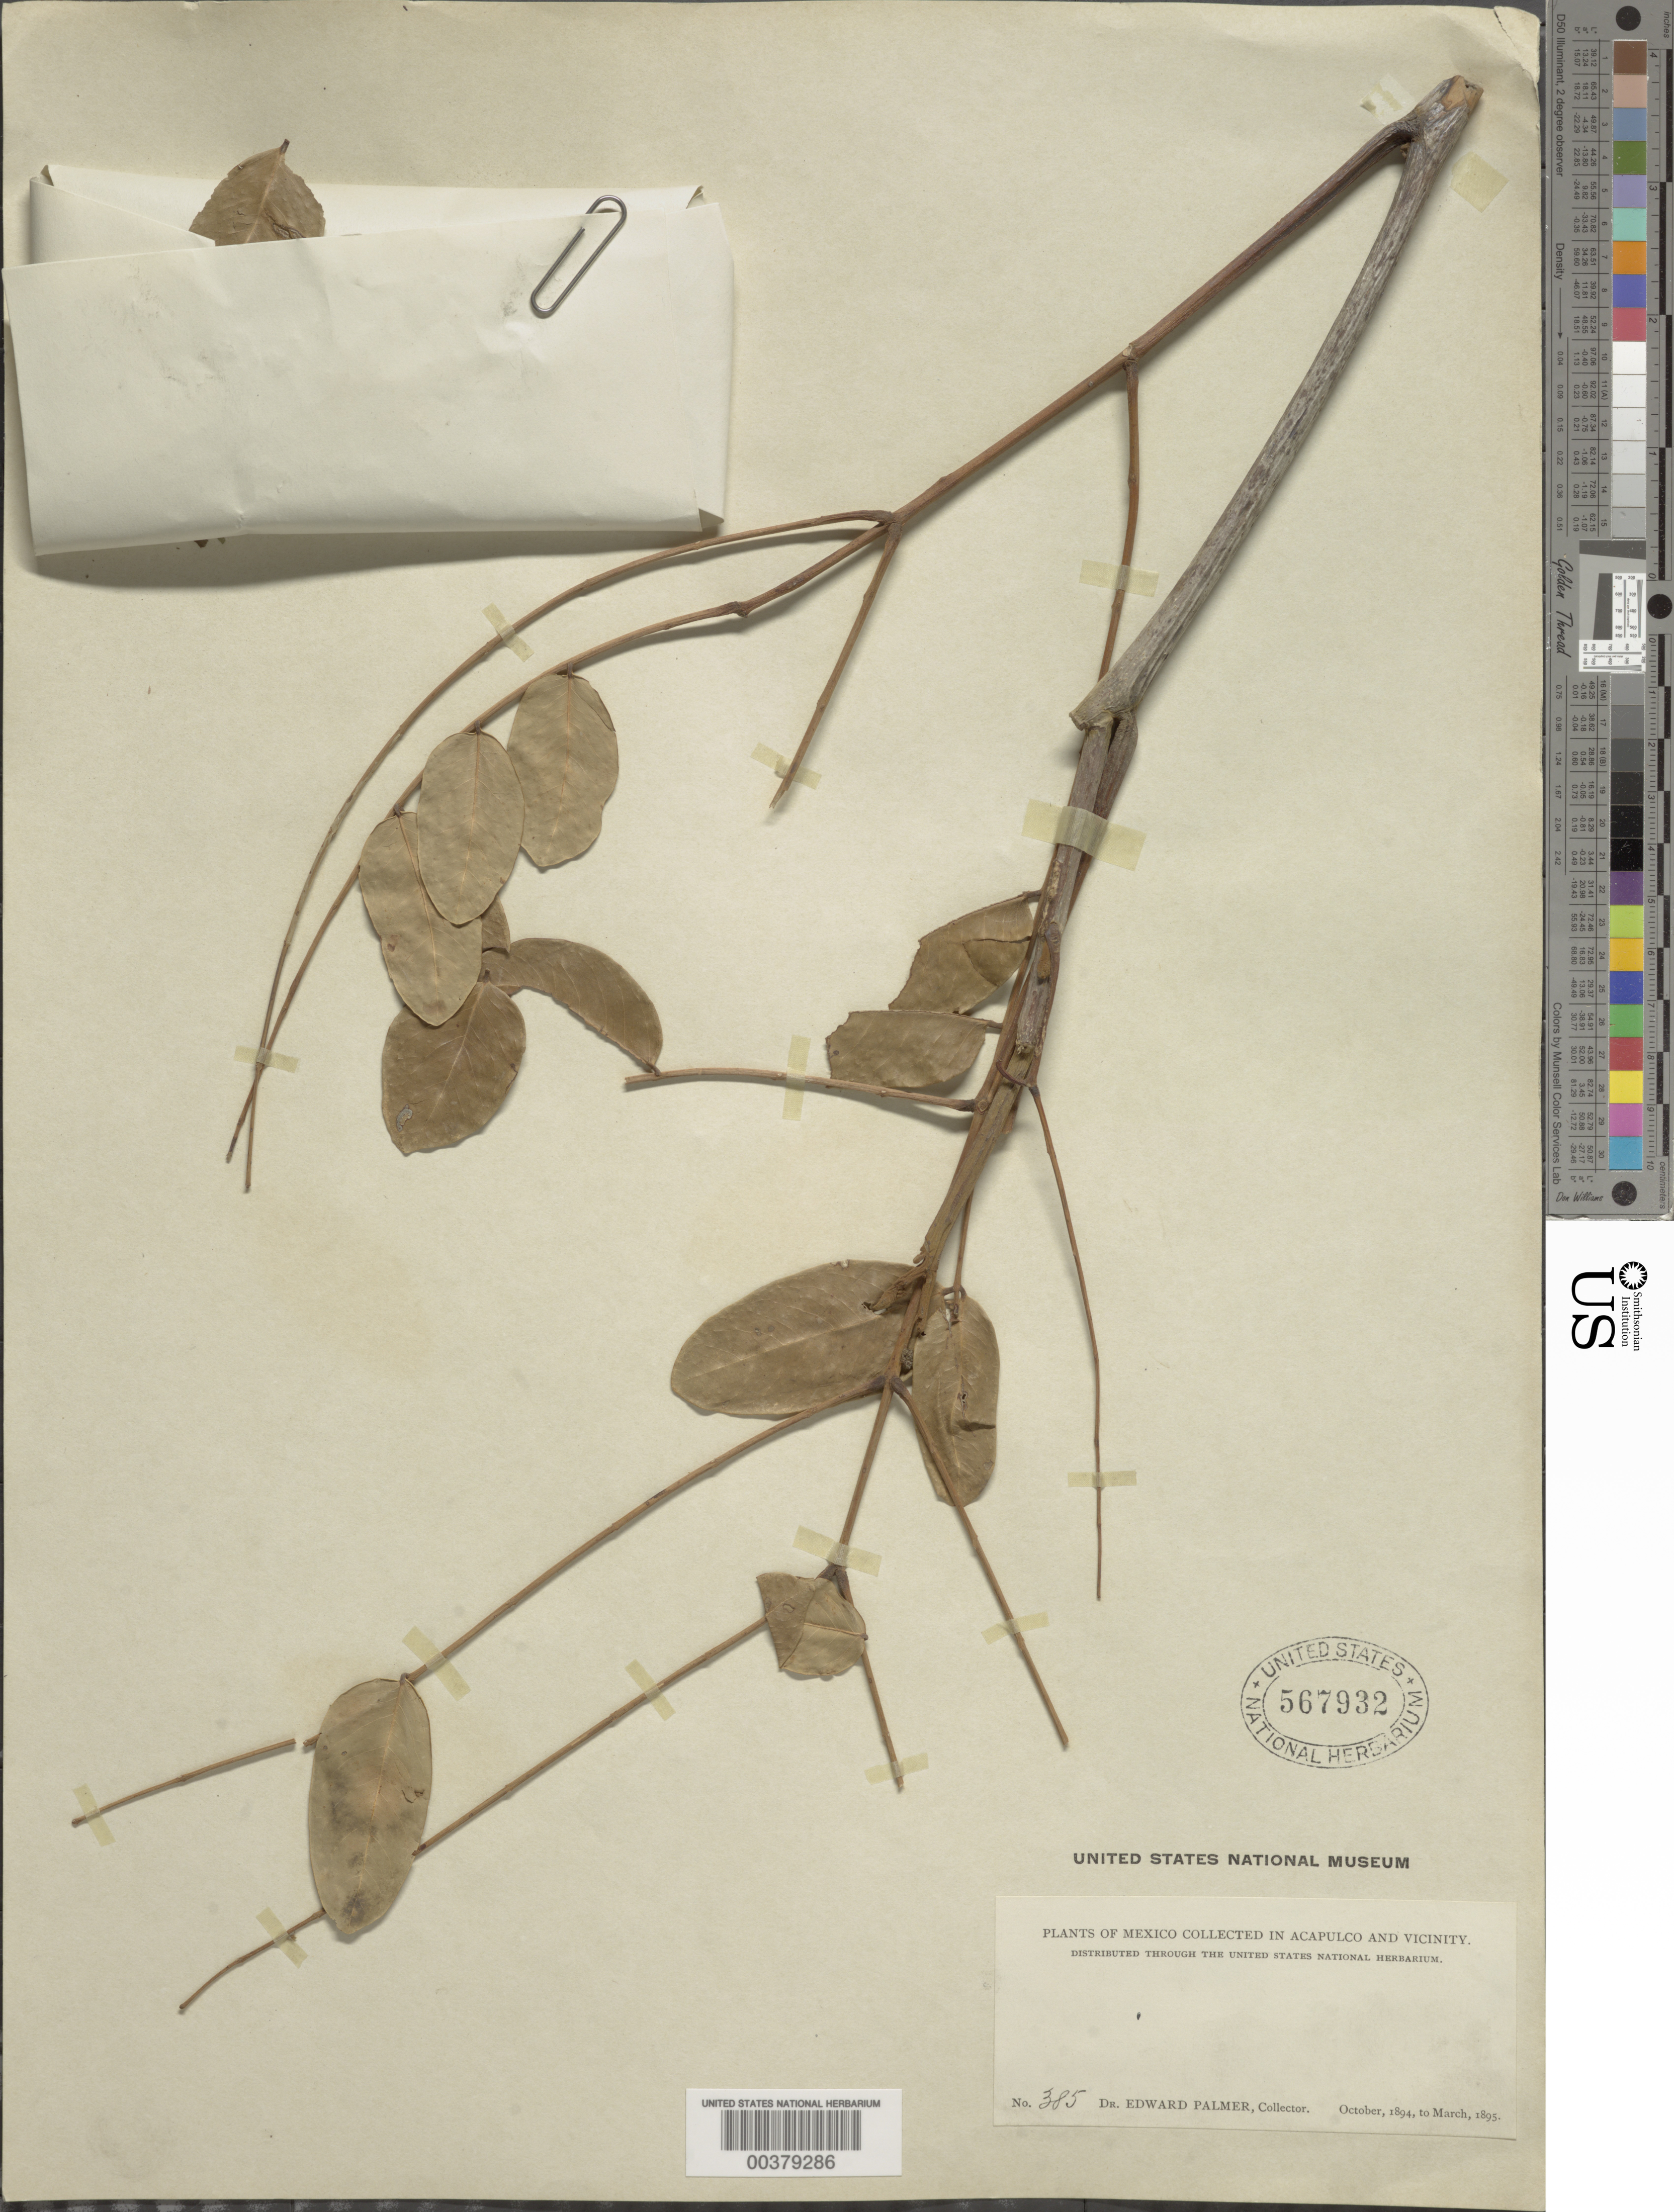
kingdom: Plantae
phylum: Tracheophyta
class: Magnoliopsida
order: Fabales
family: Fabaceae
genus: Caesalpinia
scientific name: Caesalpinia sp.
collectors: E. Palmer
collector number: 385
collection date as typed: Oct 1894 to -- Mar 1895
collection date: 1894-10/1895-03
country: Mexico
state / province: Guerrero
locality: Acapulco and vicinity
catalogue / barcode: US 567932